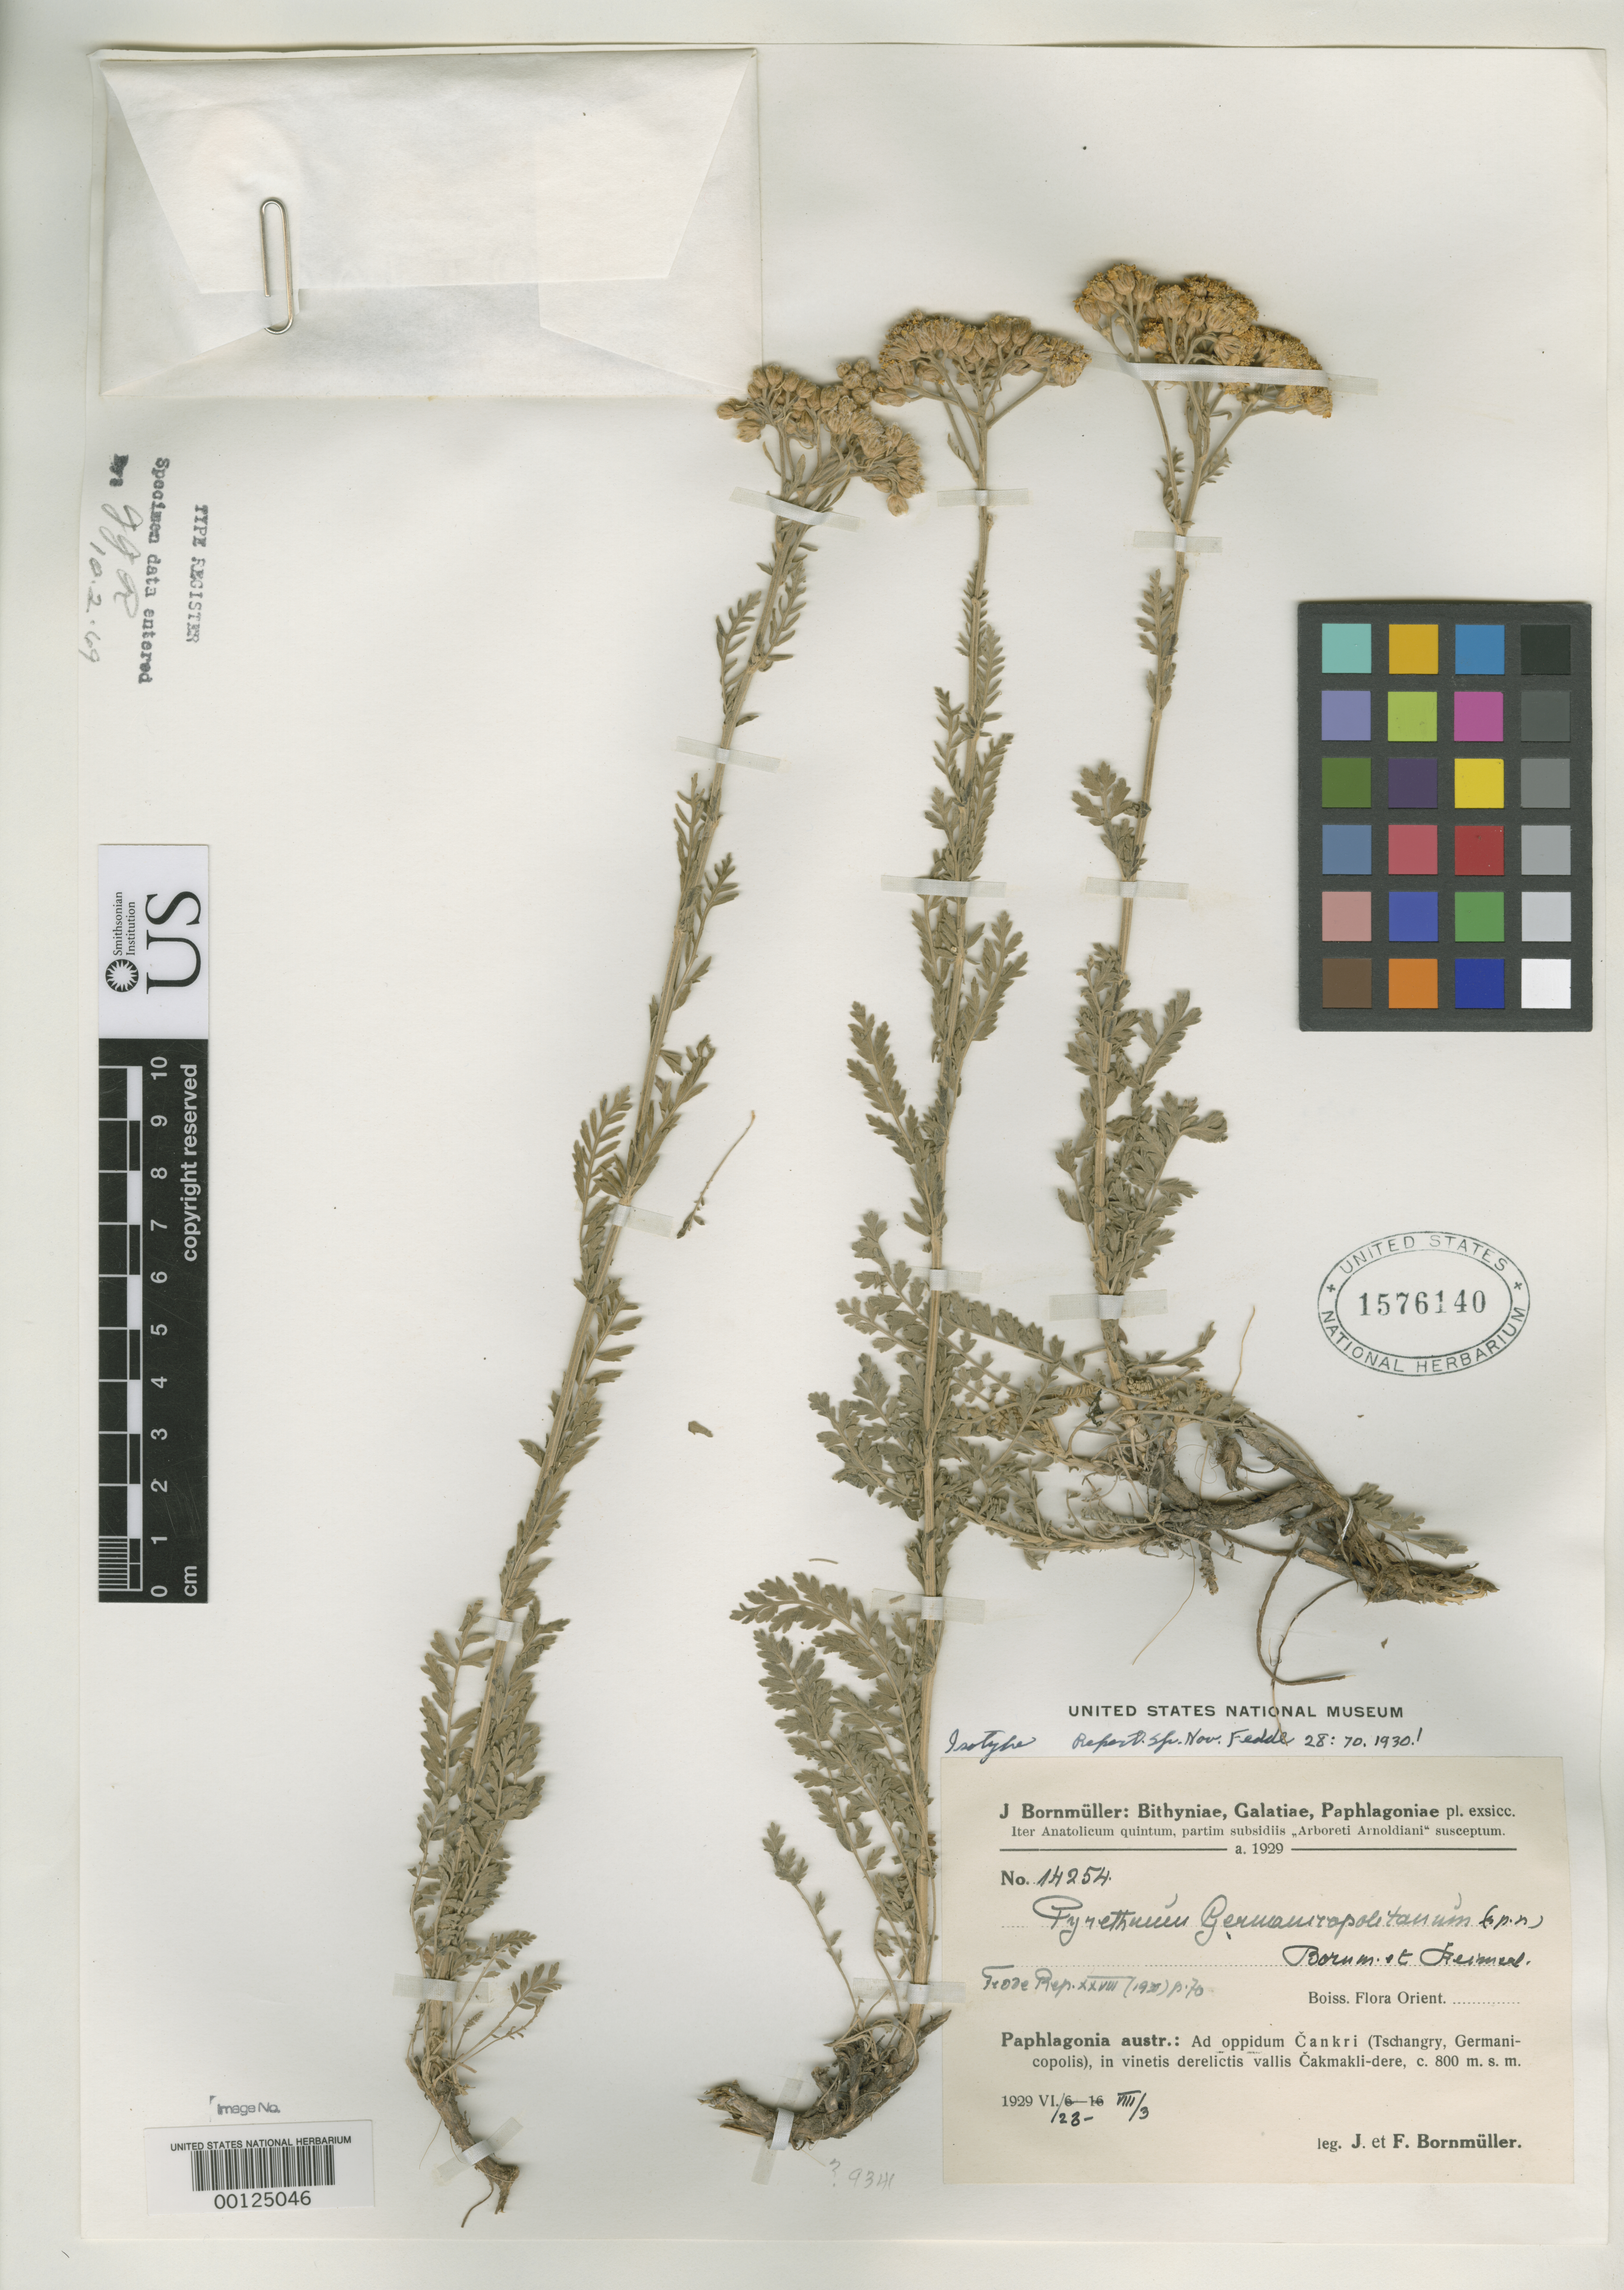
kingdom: Plantae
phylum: Tracheophyta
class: Magnoliopsida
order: Asterales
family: Asteraceae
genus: Pyrethrum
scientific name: Pyrethrum germanicopolitanum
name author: Bornm. & Heimerl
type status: Isotype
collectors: J. Bornmüller & F. Bornmueller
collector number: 14254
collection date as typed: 28 Jun 1929 to 03 Aug 1929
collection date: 1929-06-28/1929-08-03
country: Turkey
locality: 'Paphlagonia', ad oppidum Cankri. [Paphlagonia, near the town of Cankiri]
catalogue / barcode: US 1576140